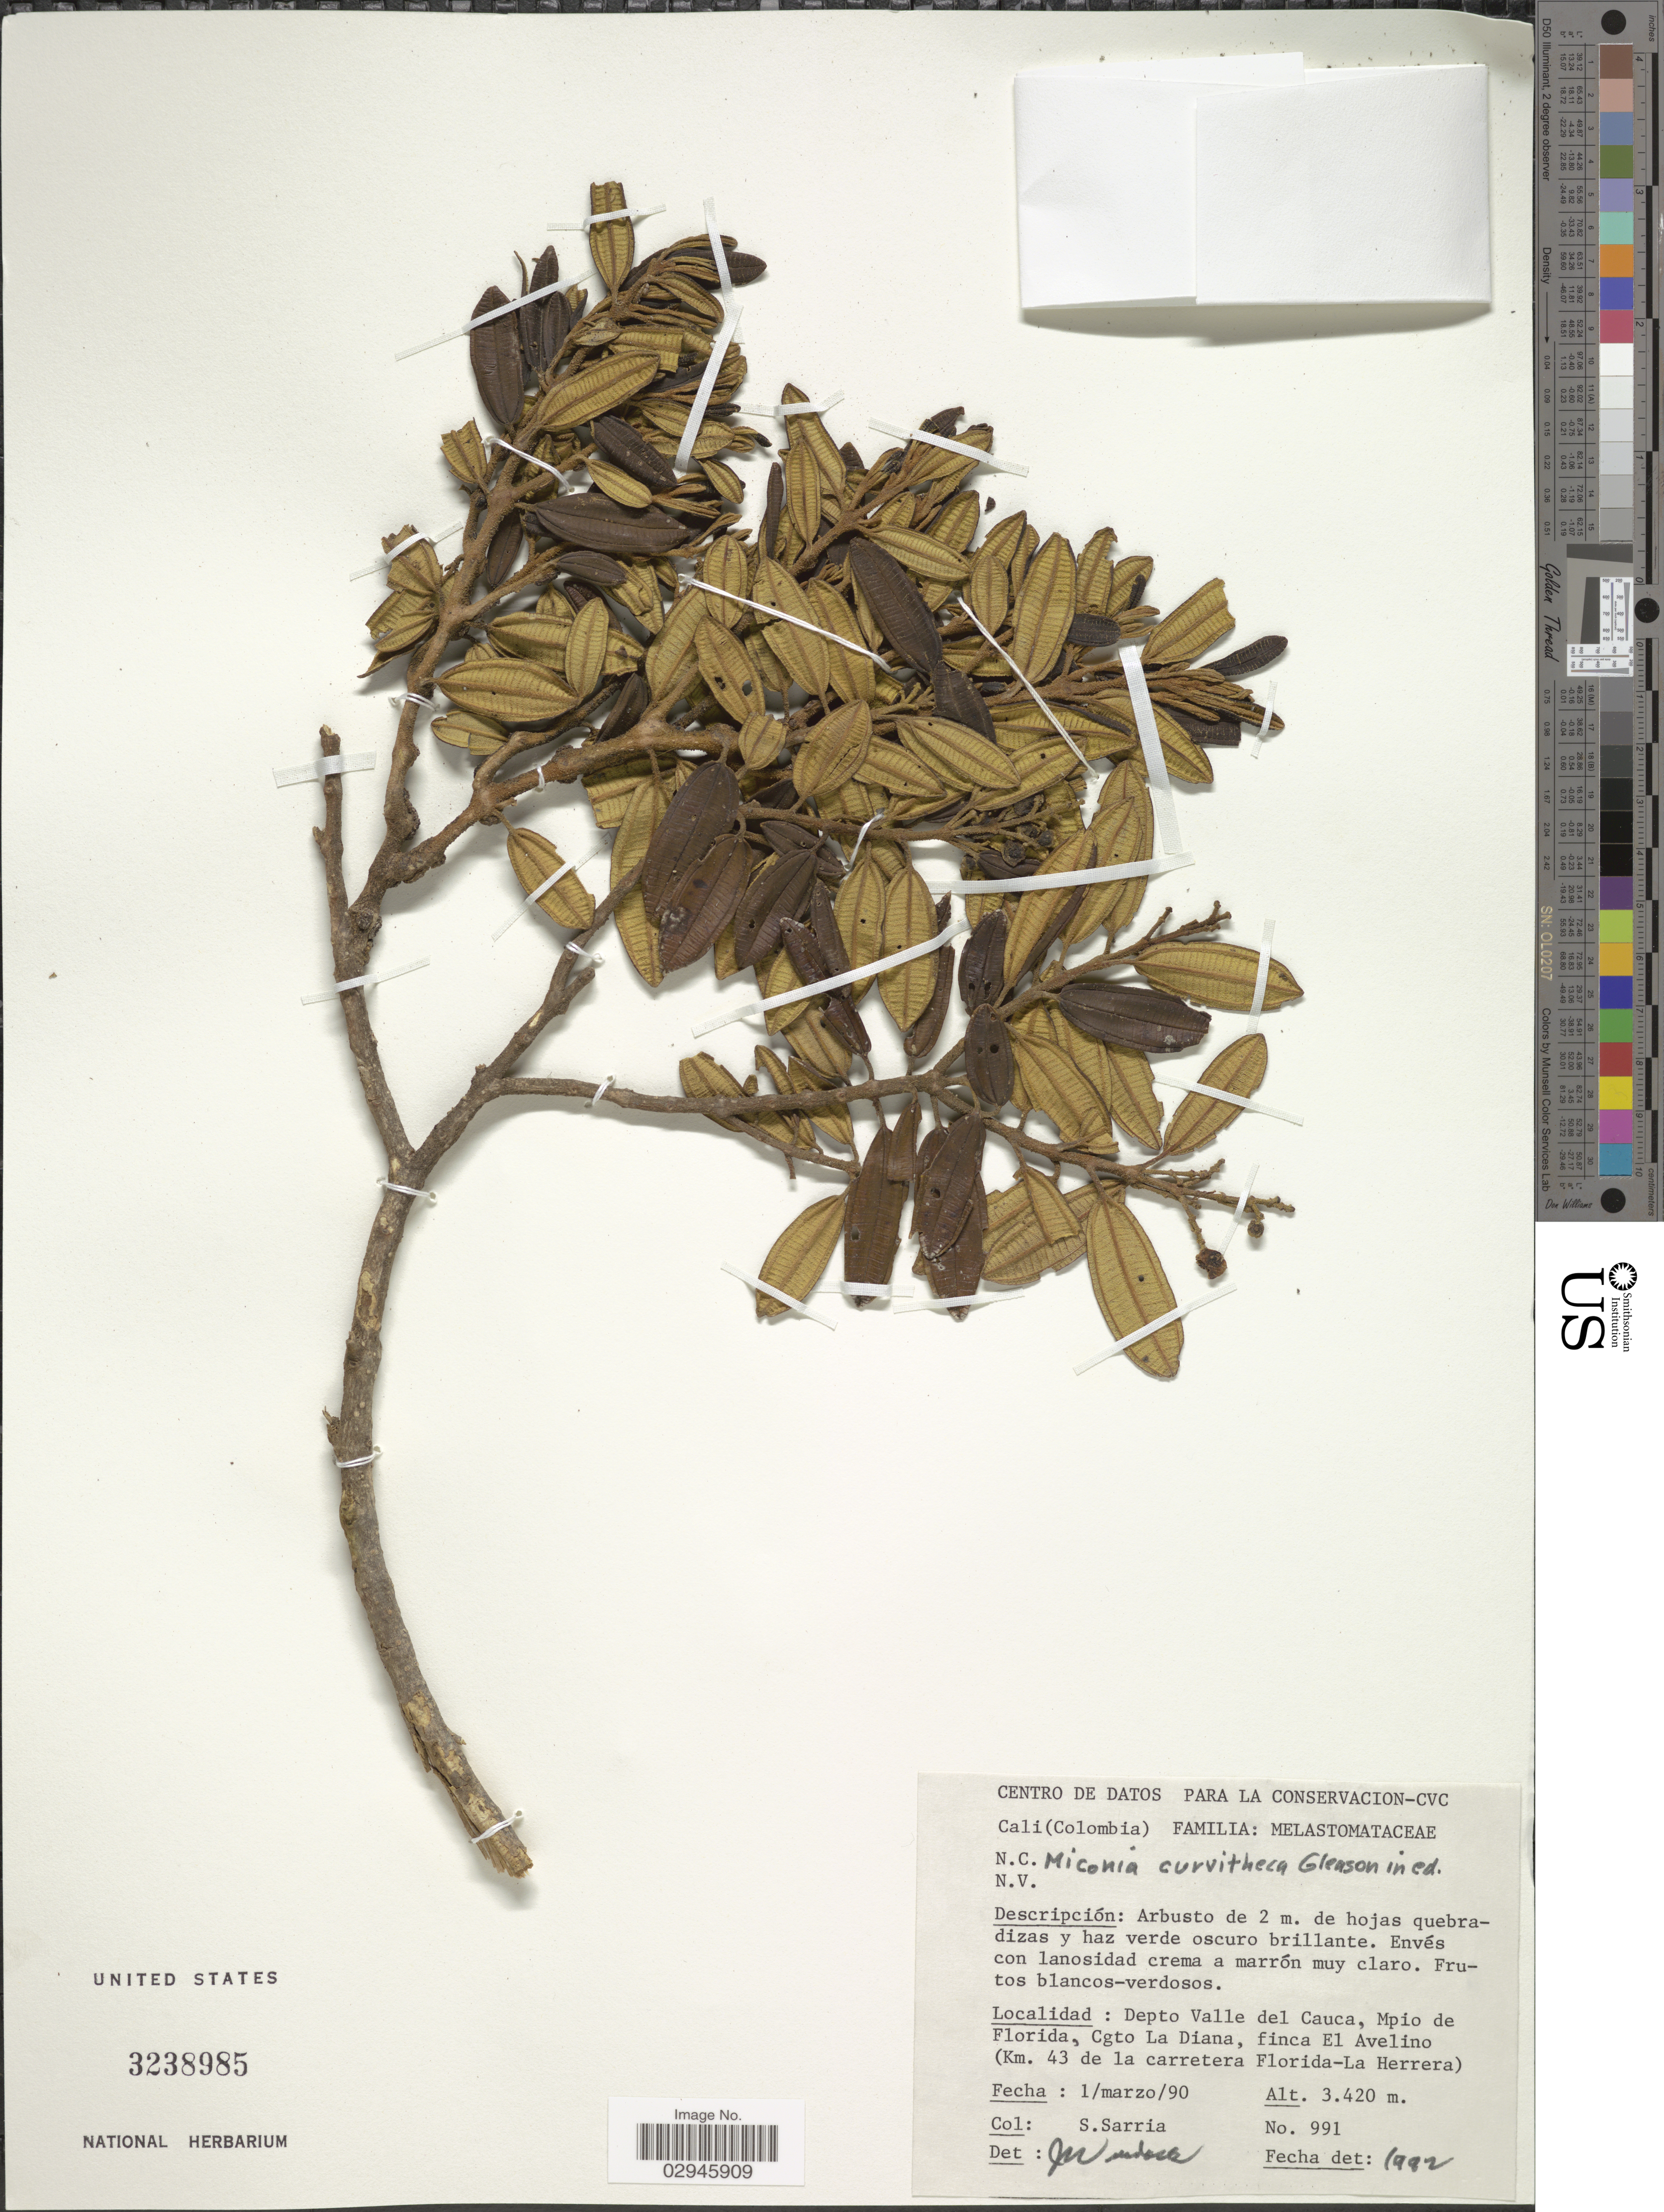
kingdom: Plantae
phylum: Tracheophyta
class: Magnoliopsida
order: Myrtales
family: Melastomataceae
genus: Miconia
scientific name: Miconia curvitheca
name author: Posada- Herrera & H. Mend.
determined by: Posada- Herrera, F. M.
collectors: S. Sarria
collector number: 991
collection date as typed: Transcribed d/m/y: 1/3/90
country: Colombia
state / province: Valle del Cauca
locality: Depto Valle del Cauca, Mpio de Florida, Cgto La Diana, finca El Avelino (Km. 43 de la carretera Florida-La Herrera).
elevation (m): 3420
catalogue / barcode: US 3238985